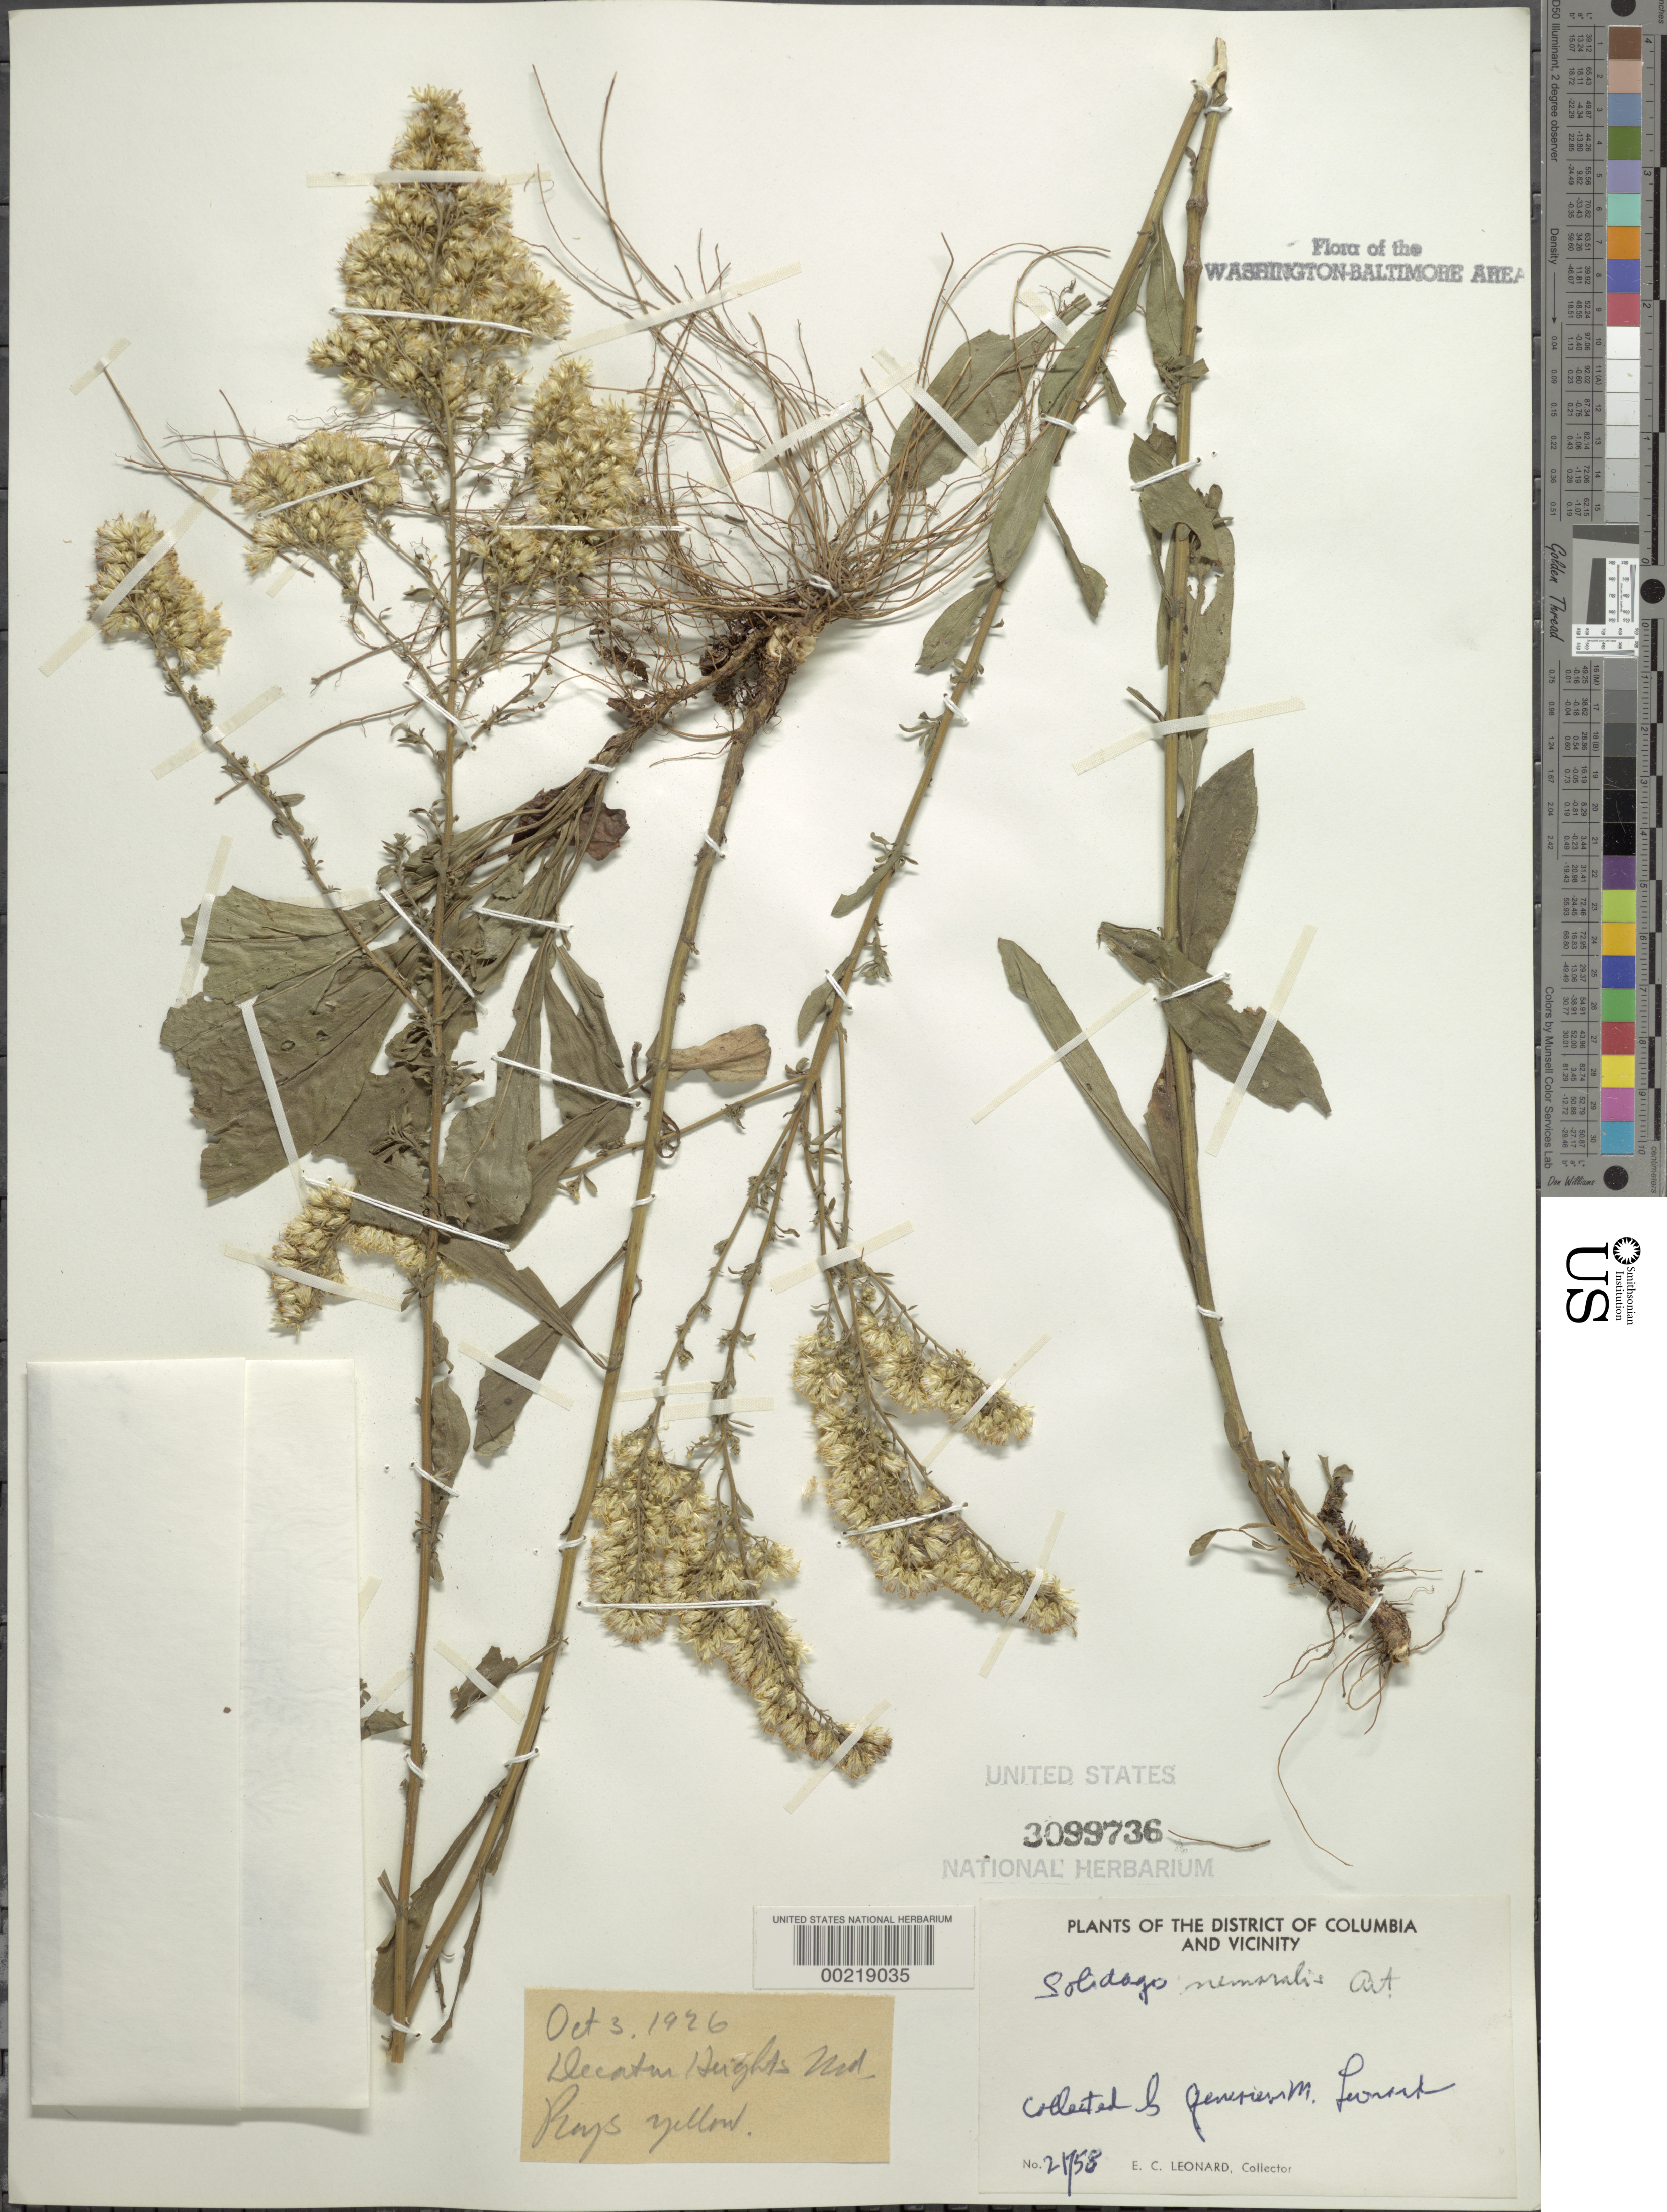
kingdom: Plantae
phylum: Tracheophyta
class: Magnoliopsida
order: Asterales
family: Asteraceae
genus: Solidago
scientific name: Solidago nemoralis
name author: Aiton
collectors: G. M. Leonard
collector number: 21758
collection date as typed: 03 Oct 1926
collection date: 1926-10-03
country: United States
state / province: Maryland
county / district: Prince George's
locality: Decatur Heights Bladensburg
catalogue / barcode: US 3099736